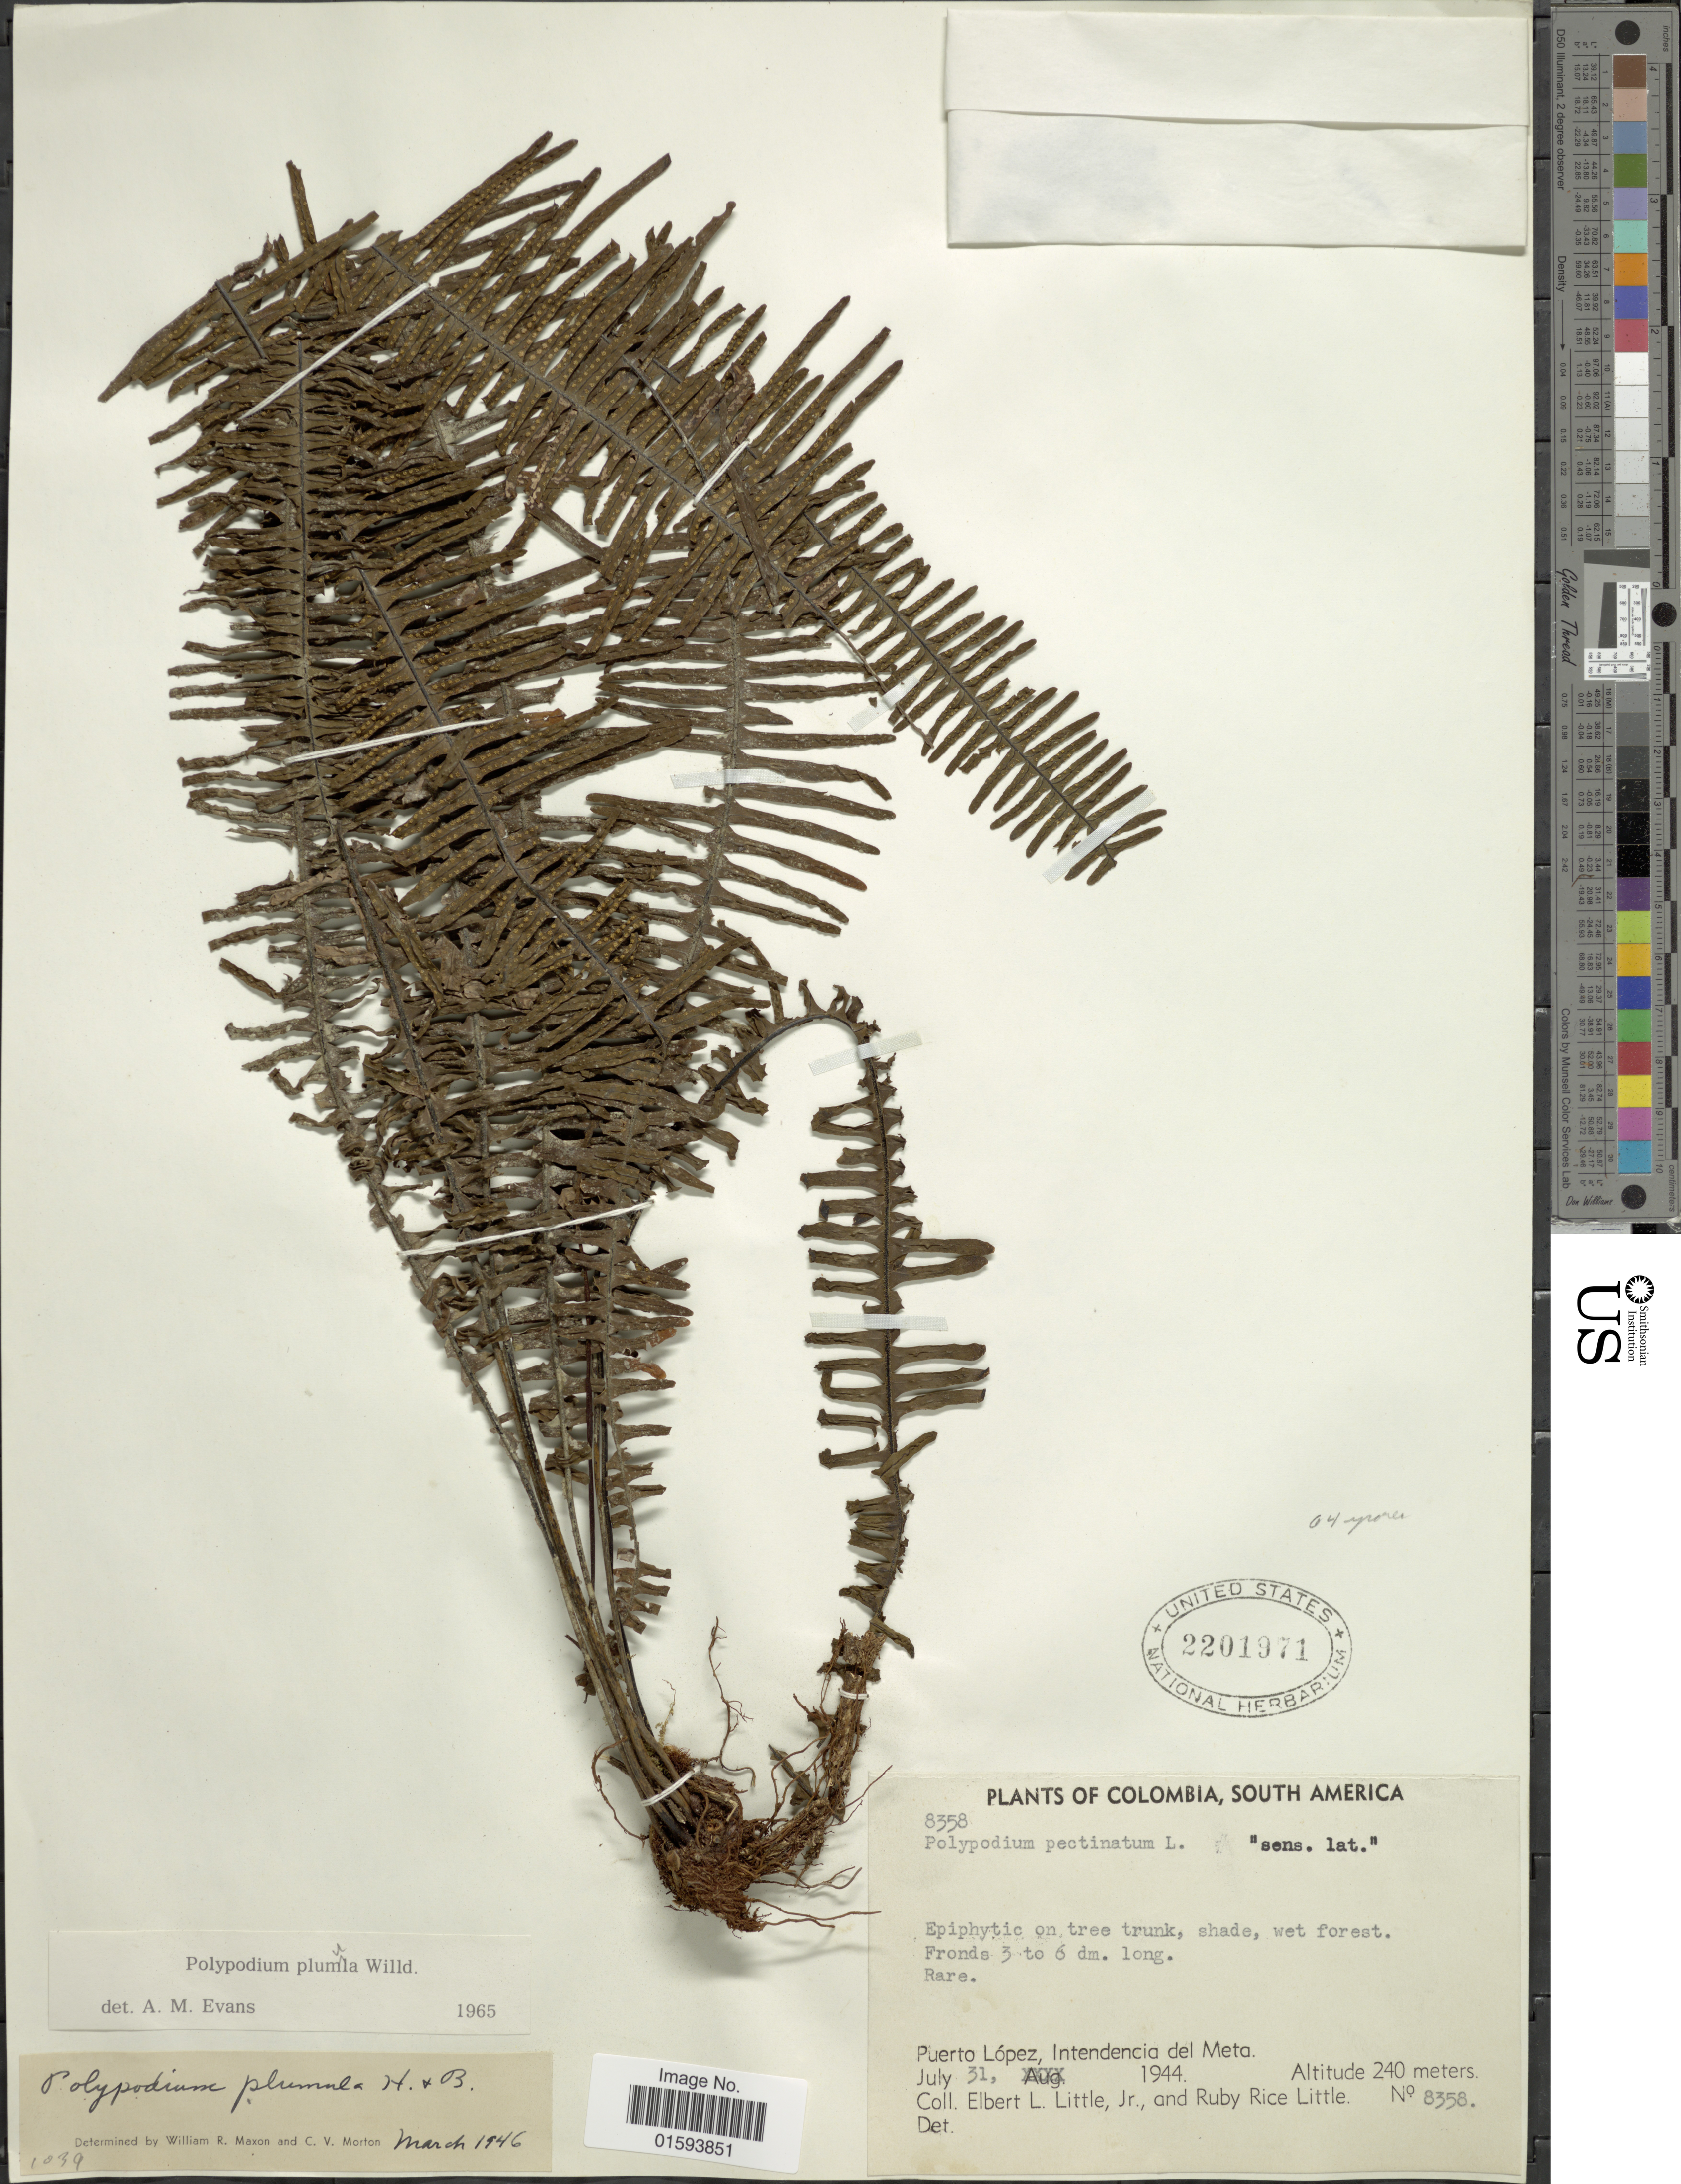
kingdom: Plantae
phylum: Tracheophyta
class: Polypodiopsida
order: Polypodiales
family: Polypodiaceae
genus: Pecluma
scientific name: Pecluma plumula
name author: (Humb. & Bonpl. ex Willd.) M.G. Price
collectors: E. L. Little & R. R. Little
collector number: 8358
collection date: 1944-07-31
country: Colombia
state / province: Meta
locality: Puerto Lopez, Intendencia del Meta.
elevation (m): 240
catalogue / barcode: US 2201971